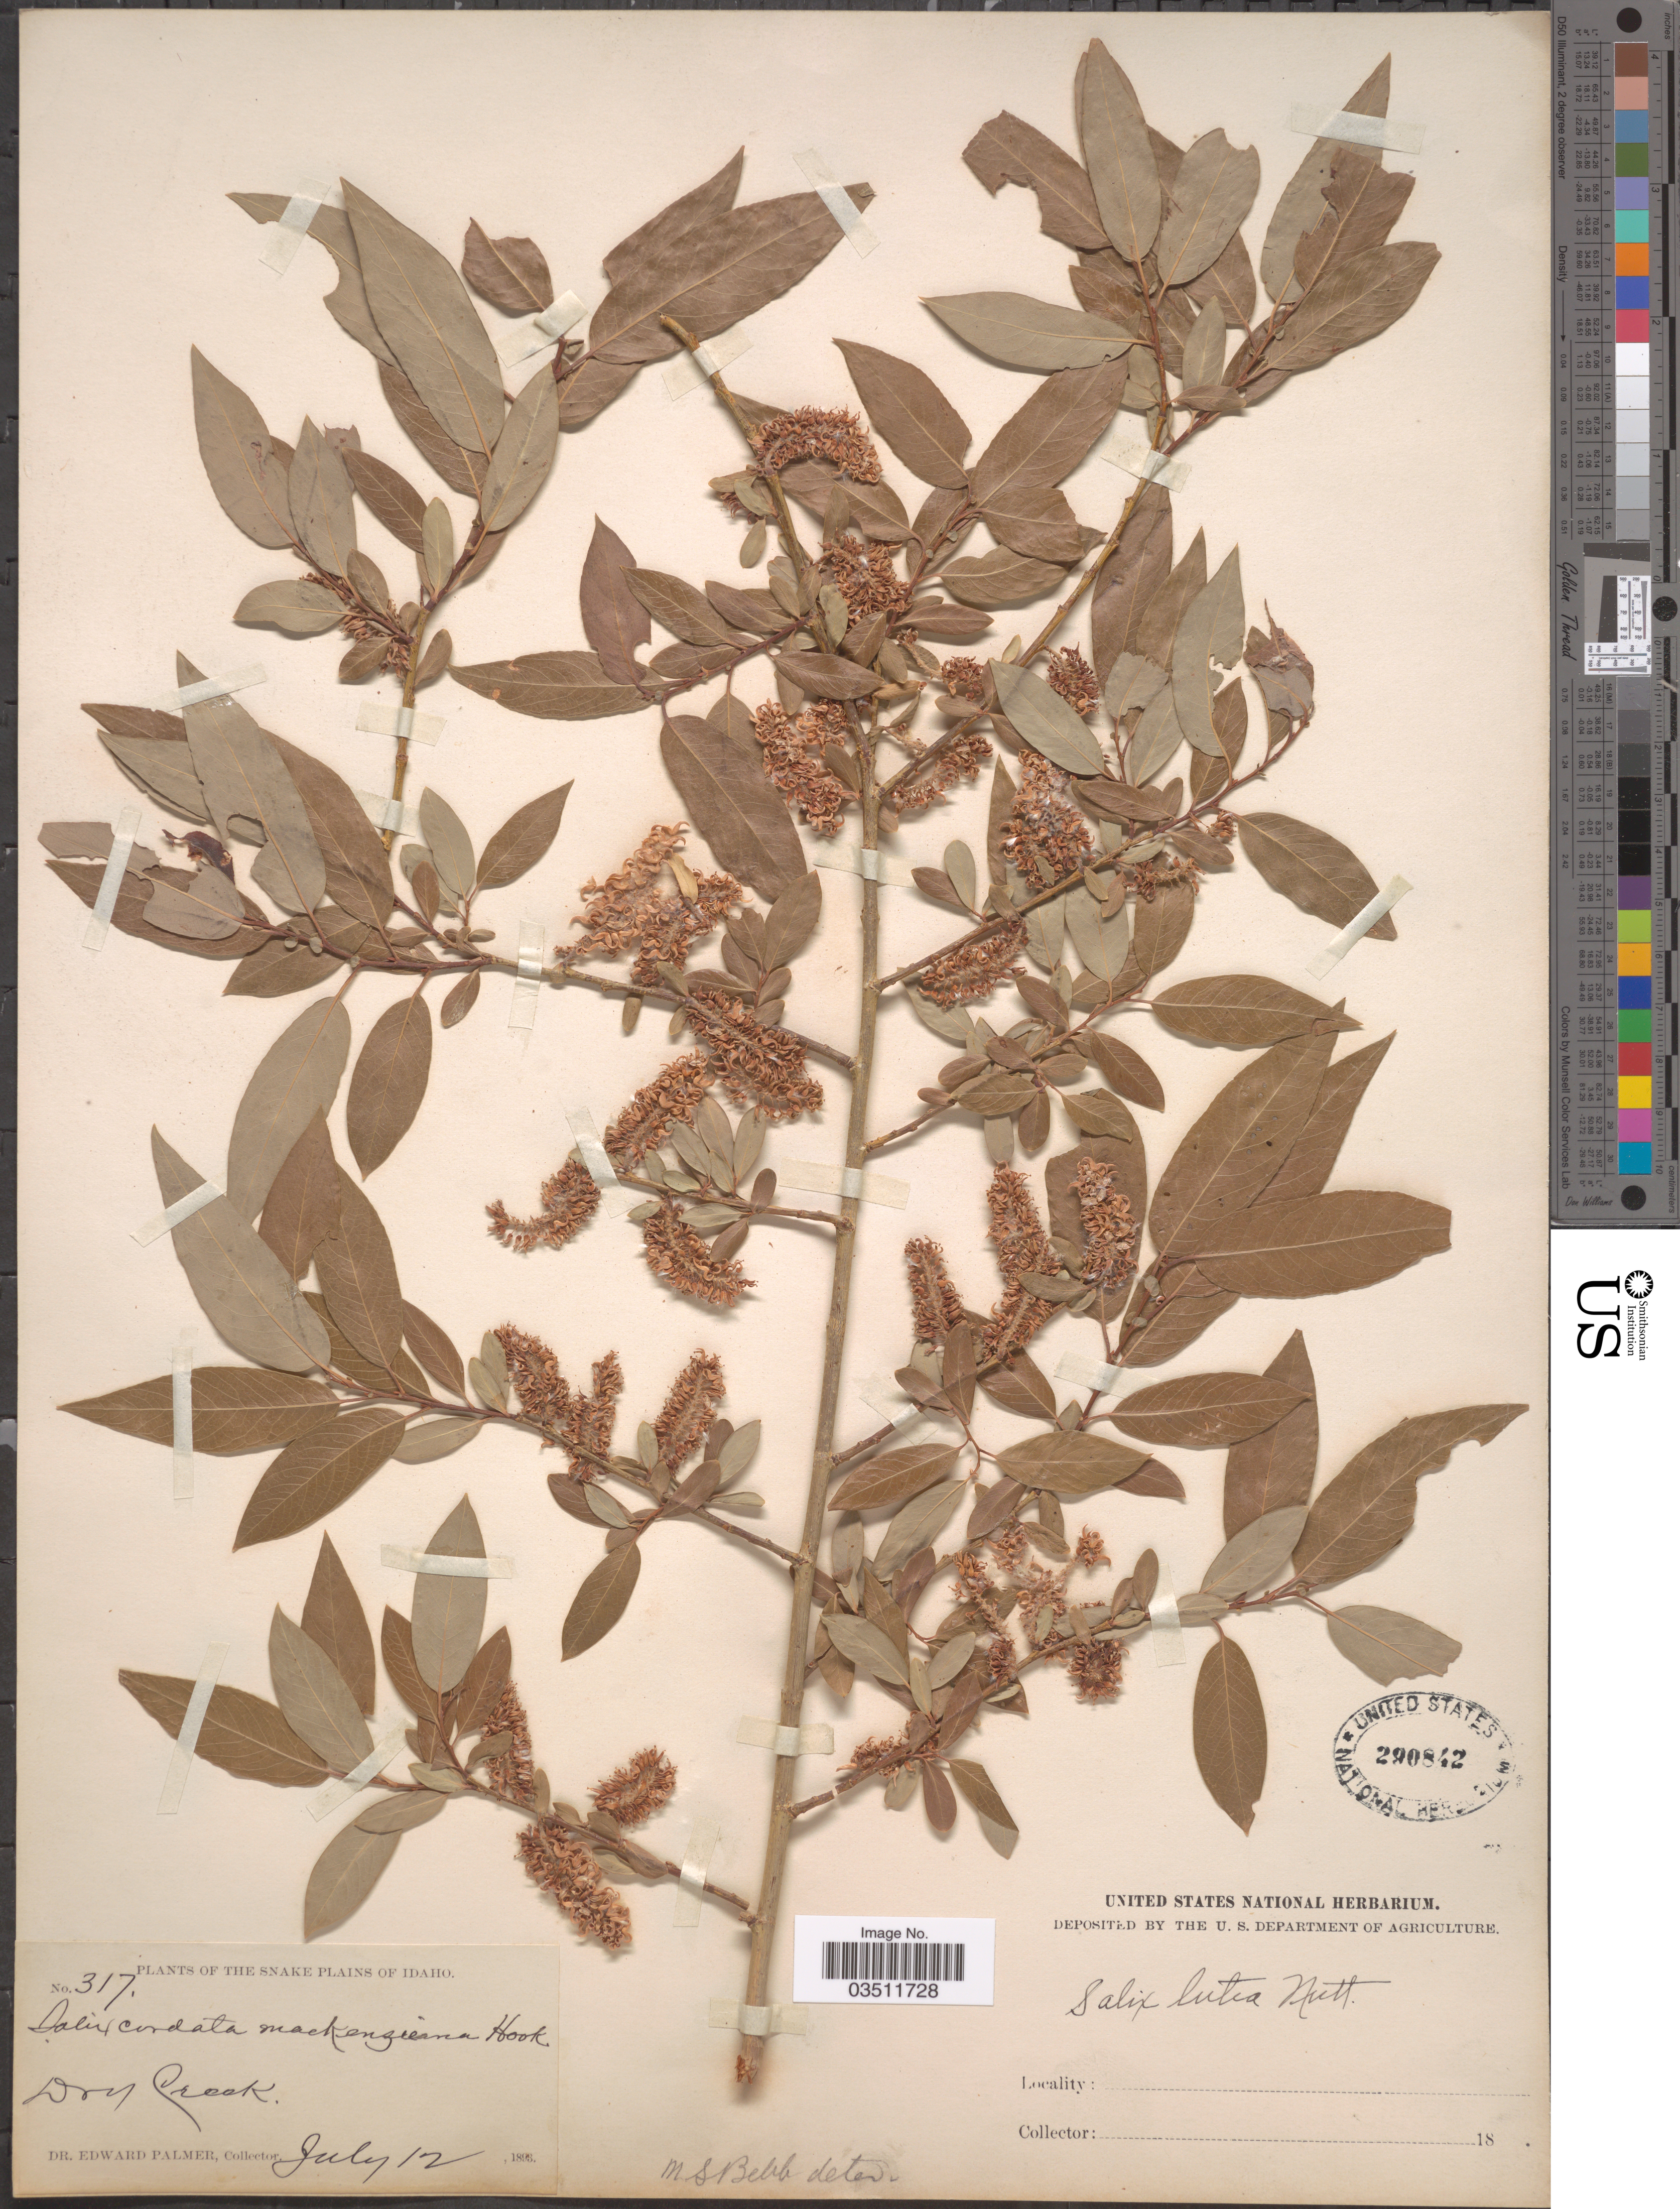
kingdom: Plantae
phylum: Tracheophyta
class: Magnoliopsida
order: Malpighiales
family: Salicaceae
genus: Salix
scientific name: Salix lutea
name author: Nutt.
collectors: E. Palmer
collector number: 317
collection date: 1893-07-12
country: United States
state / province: Idaho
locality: The Snake Plains of Idaho. Dry Creek.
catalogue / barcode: US 290842